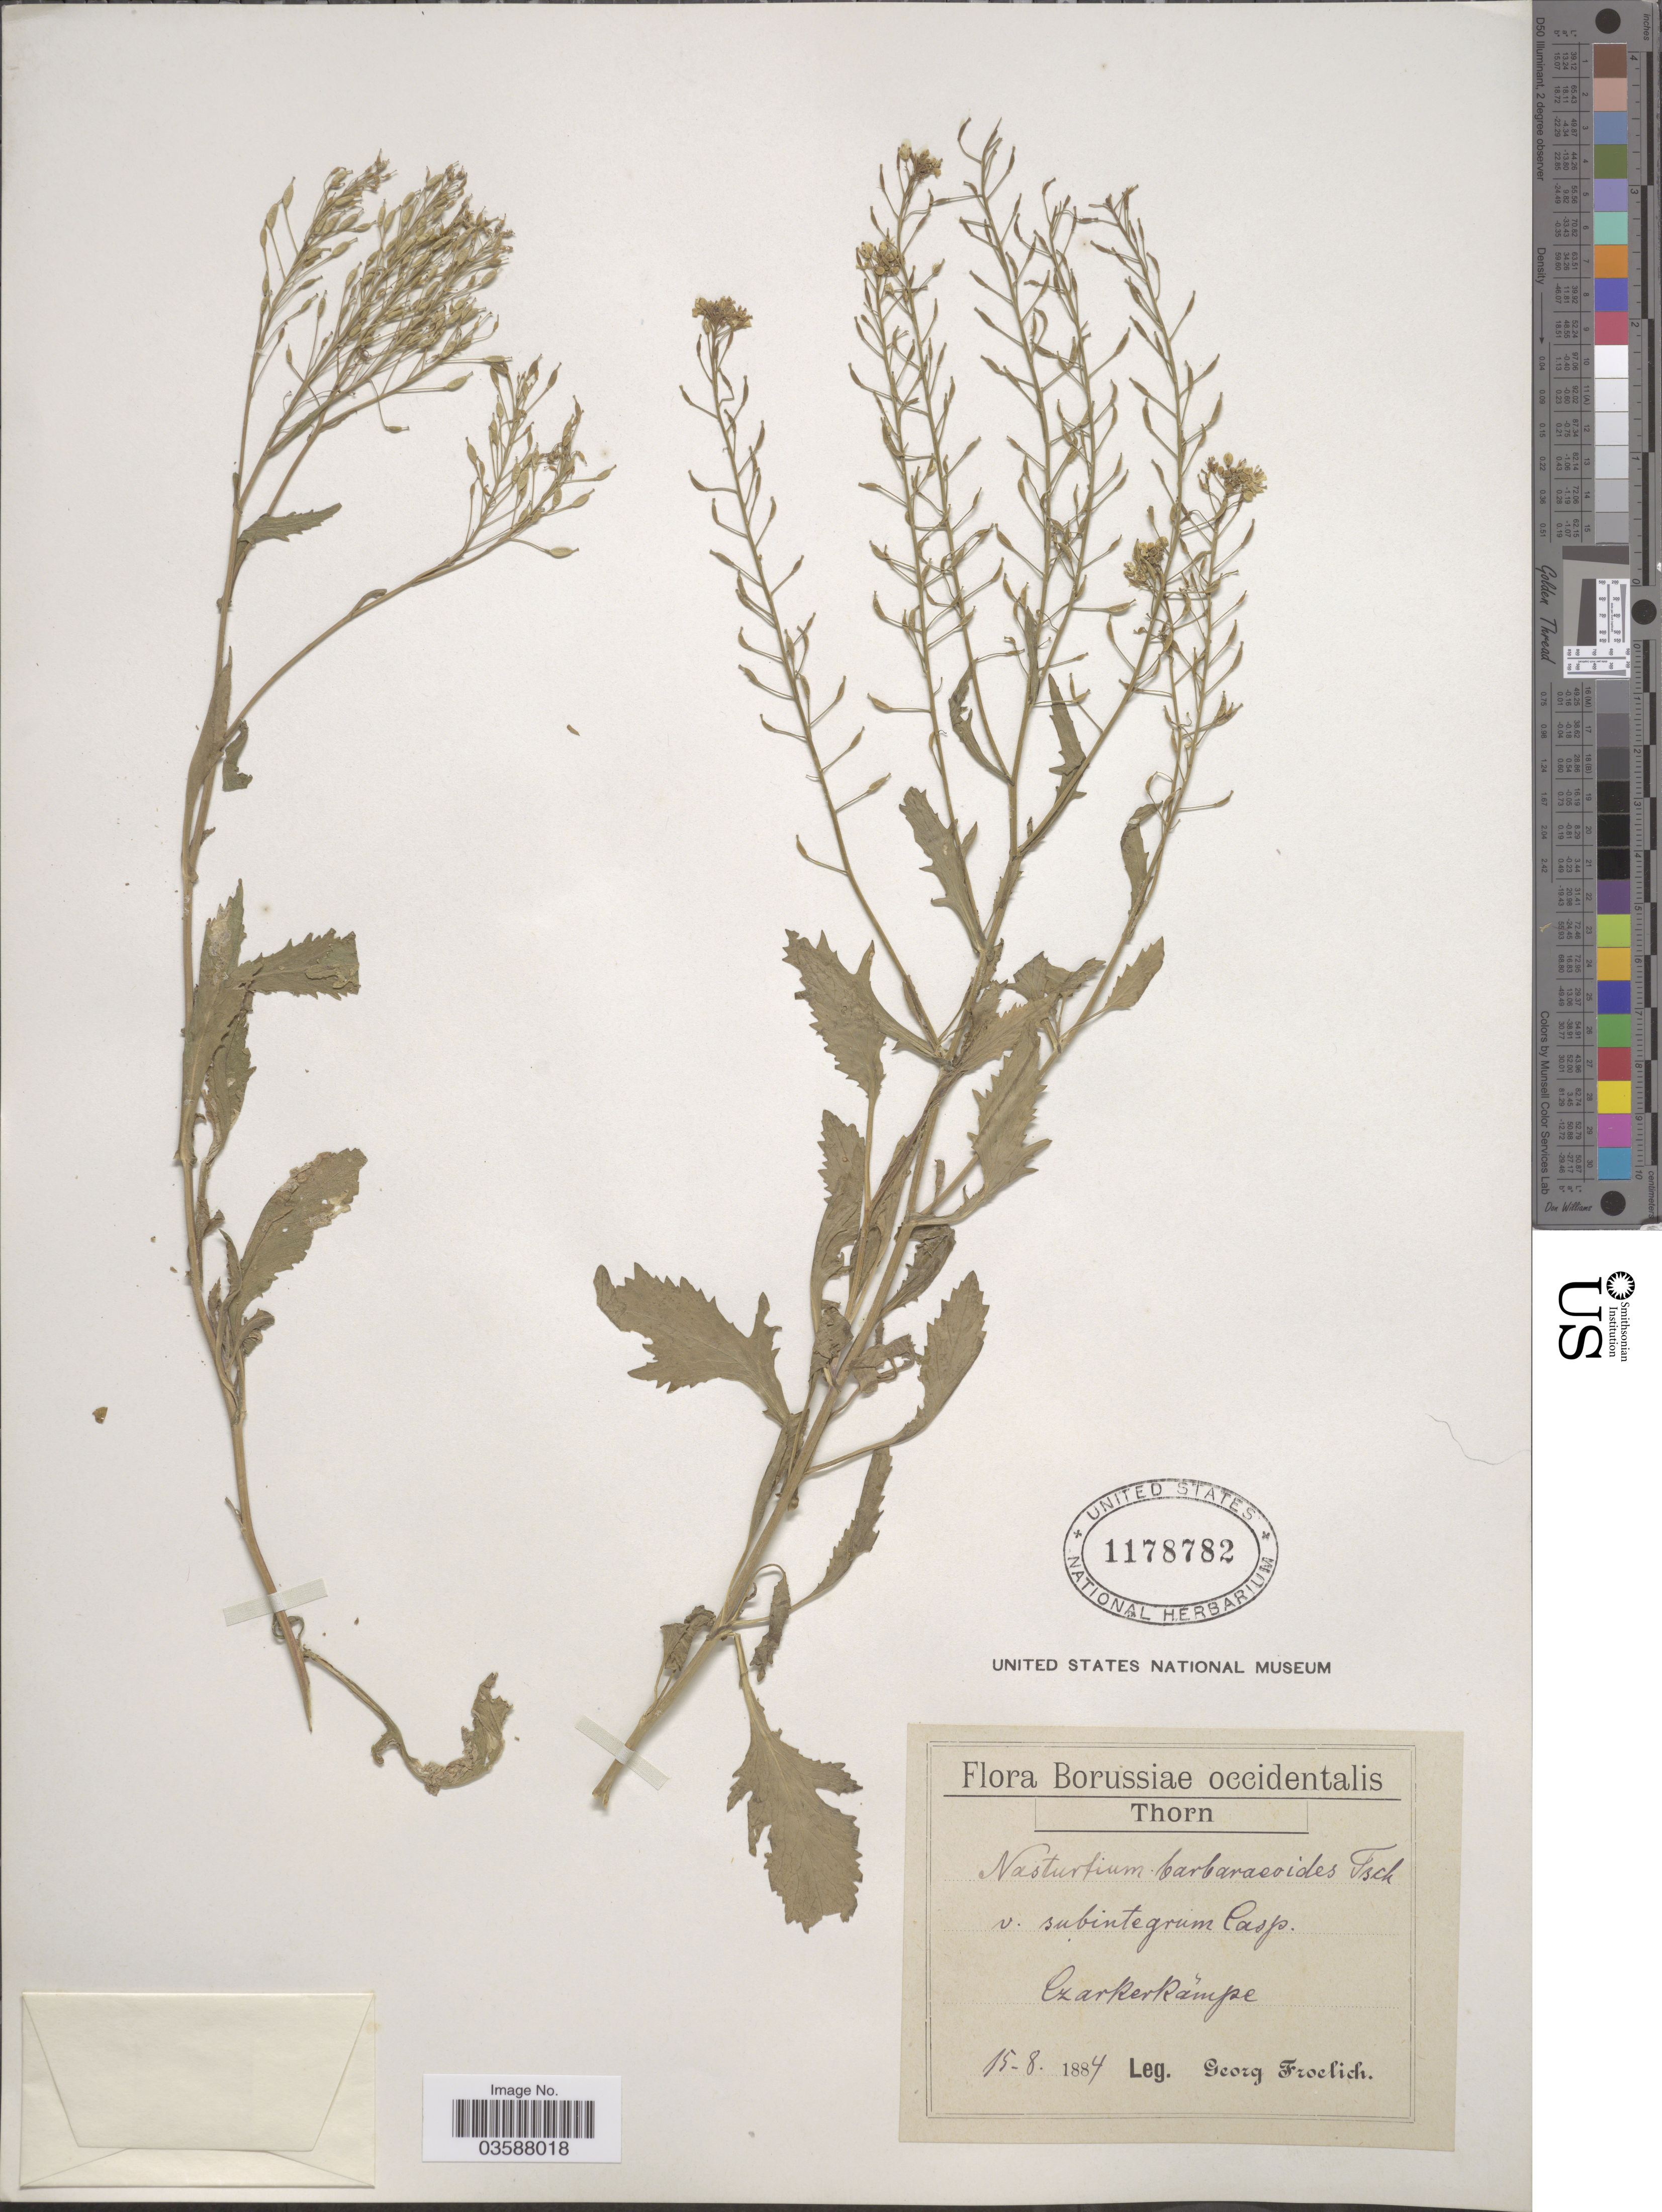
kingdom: Plantae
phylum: Tracheophyta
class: Magnoliopsida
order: Brassicales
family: Brassicaceae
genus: Rorippa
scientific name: Rorippa x astyla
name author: (Rchb.) Rchb.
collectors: G. Froelich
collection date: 1884-08-15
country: Poland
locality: Borussiae occidentalis. Thorn. Czarkerkámpe [interpreted].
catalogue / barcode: US 1178782